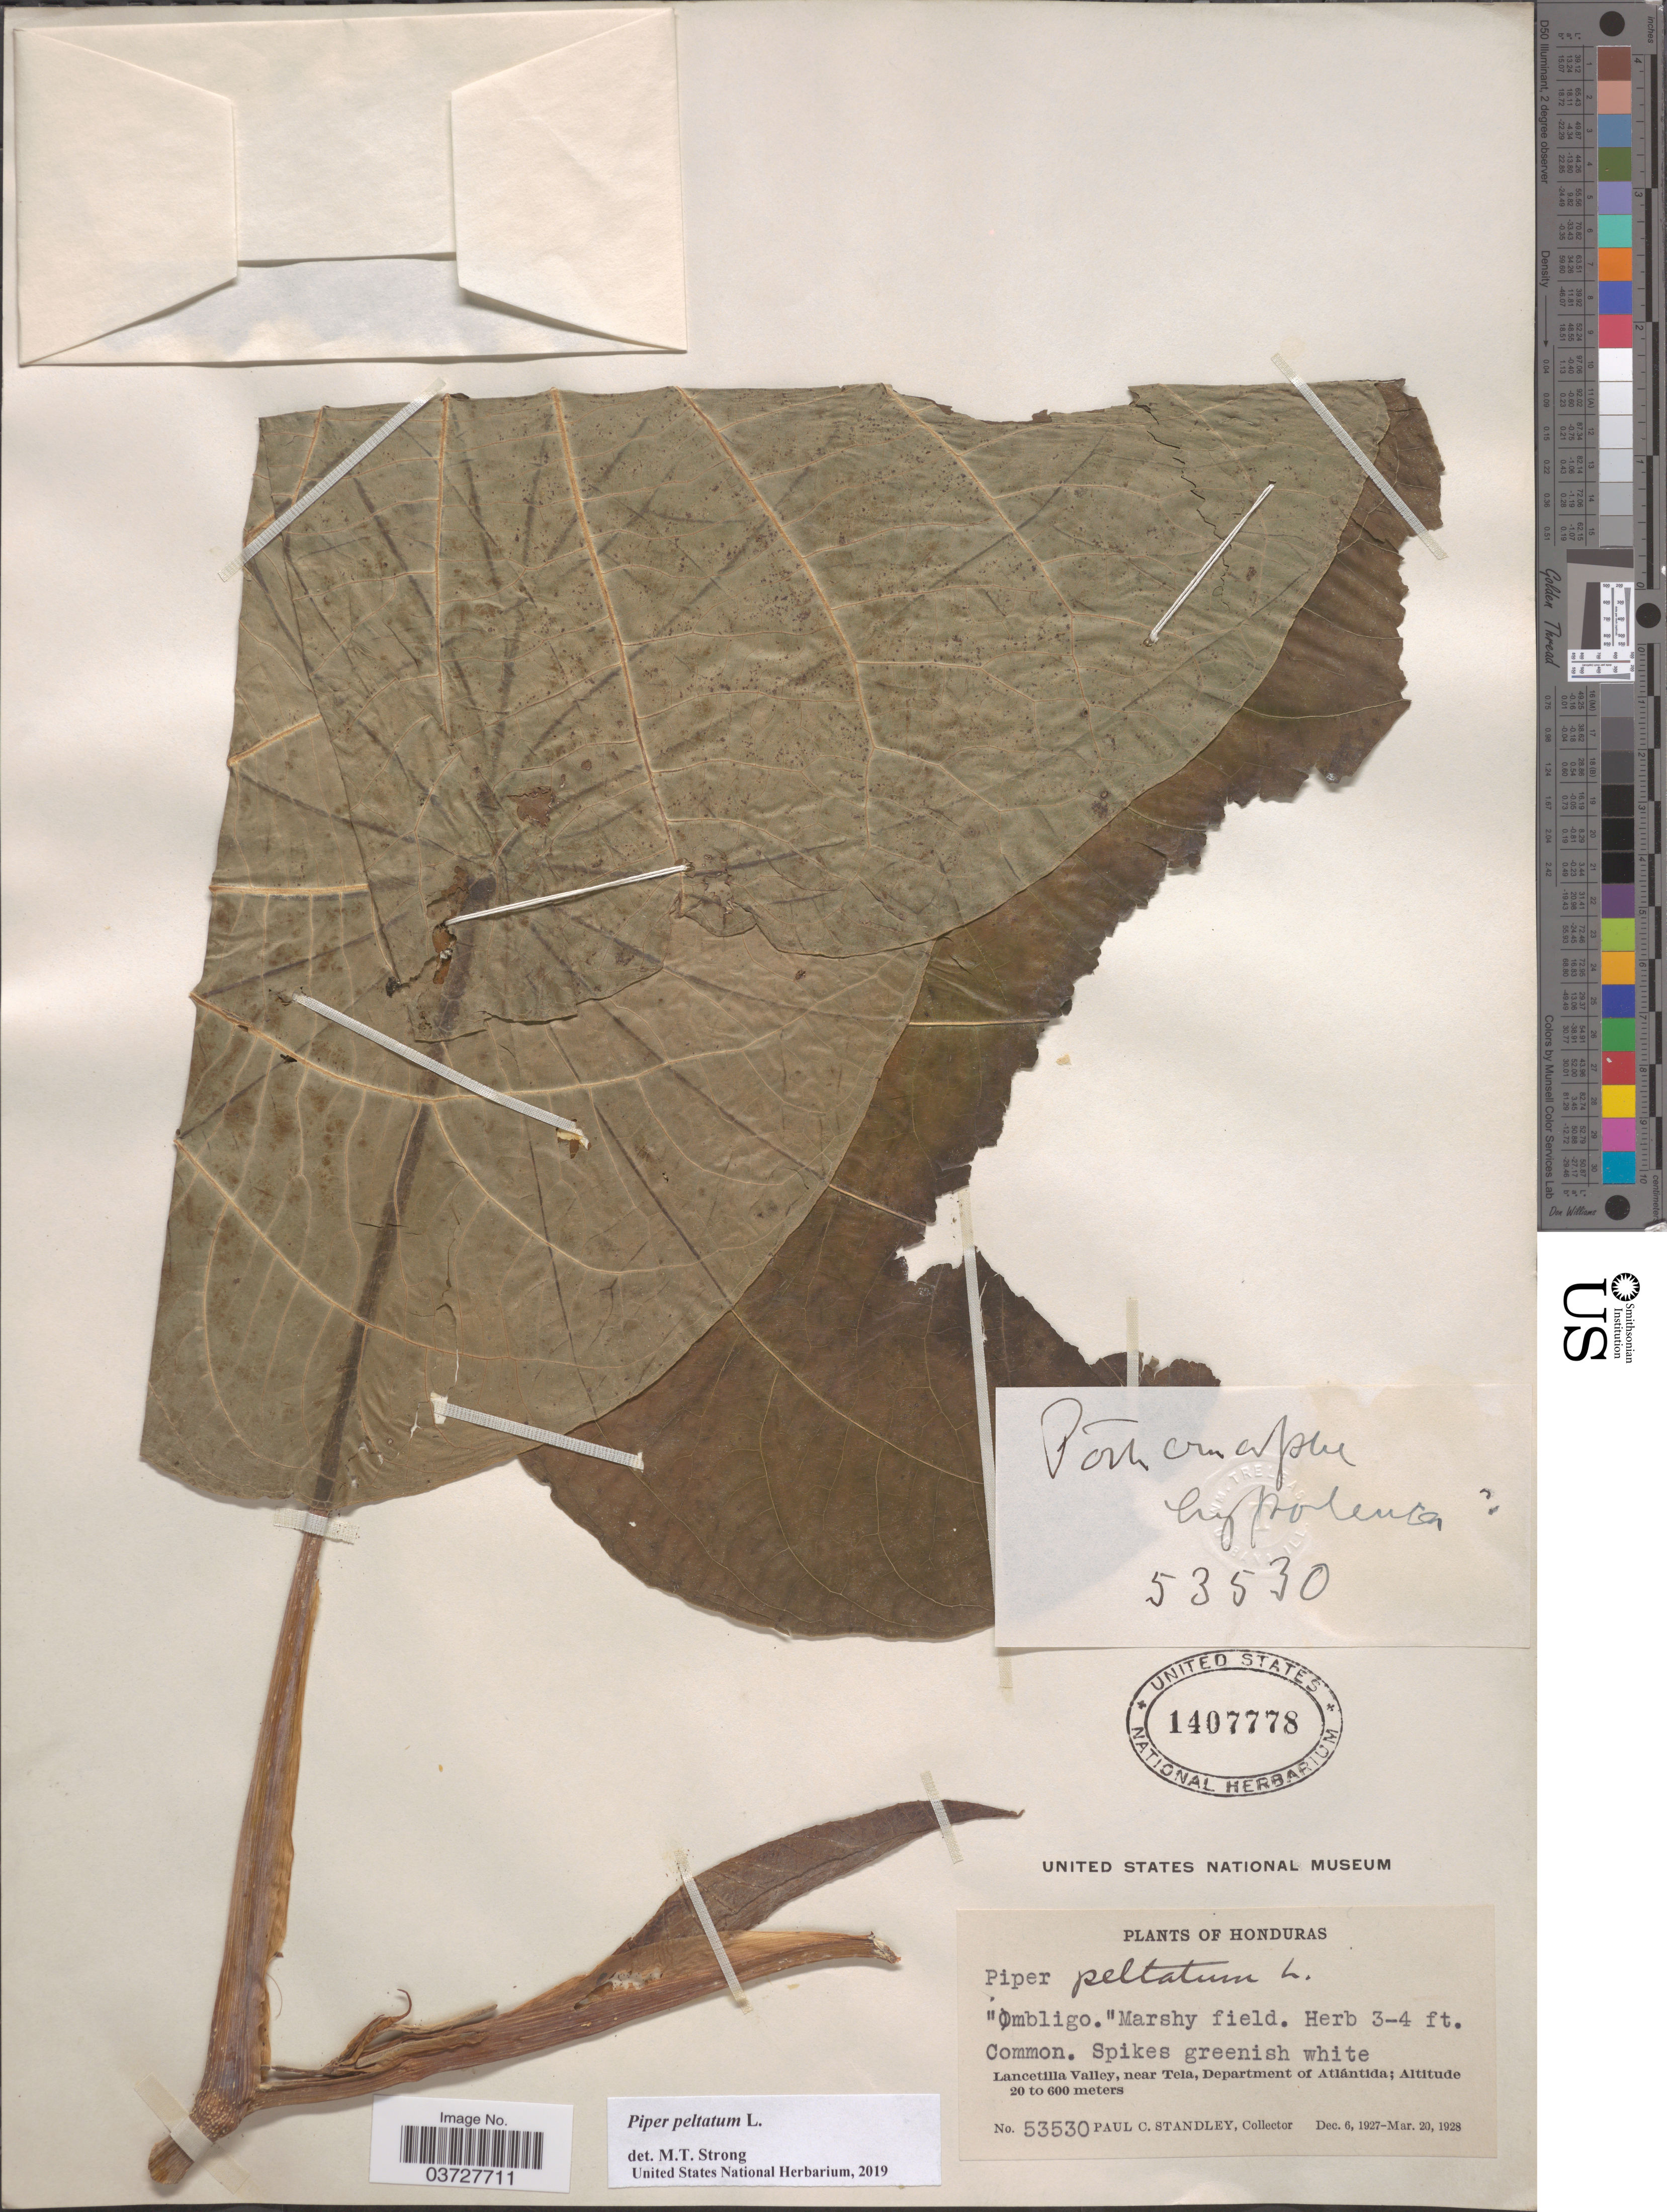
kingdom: Plantae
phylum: Tracheophyta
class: Magnoliopsida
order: Piperales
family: Piperaceae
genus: Piper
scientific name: Piper peltatum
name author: L.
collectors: P. C. Standley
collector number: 53530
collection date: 1927-12-06/1928-03-20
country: Honduras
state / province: Atlantida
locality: Lancetilla Valley, near Tela, Department of Atlántida.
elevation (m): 20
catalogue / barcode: US 1407778